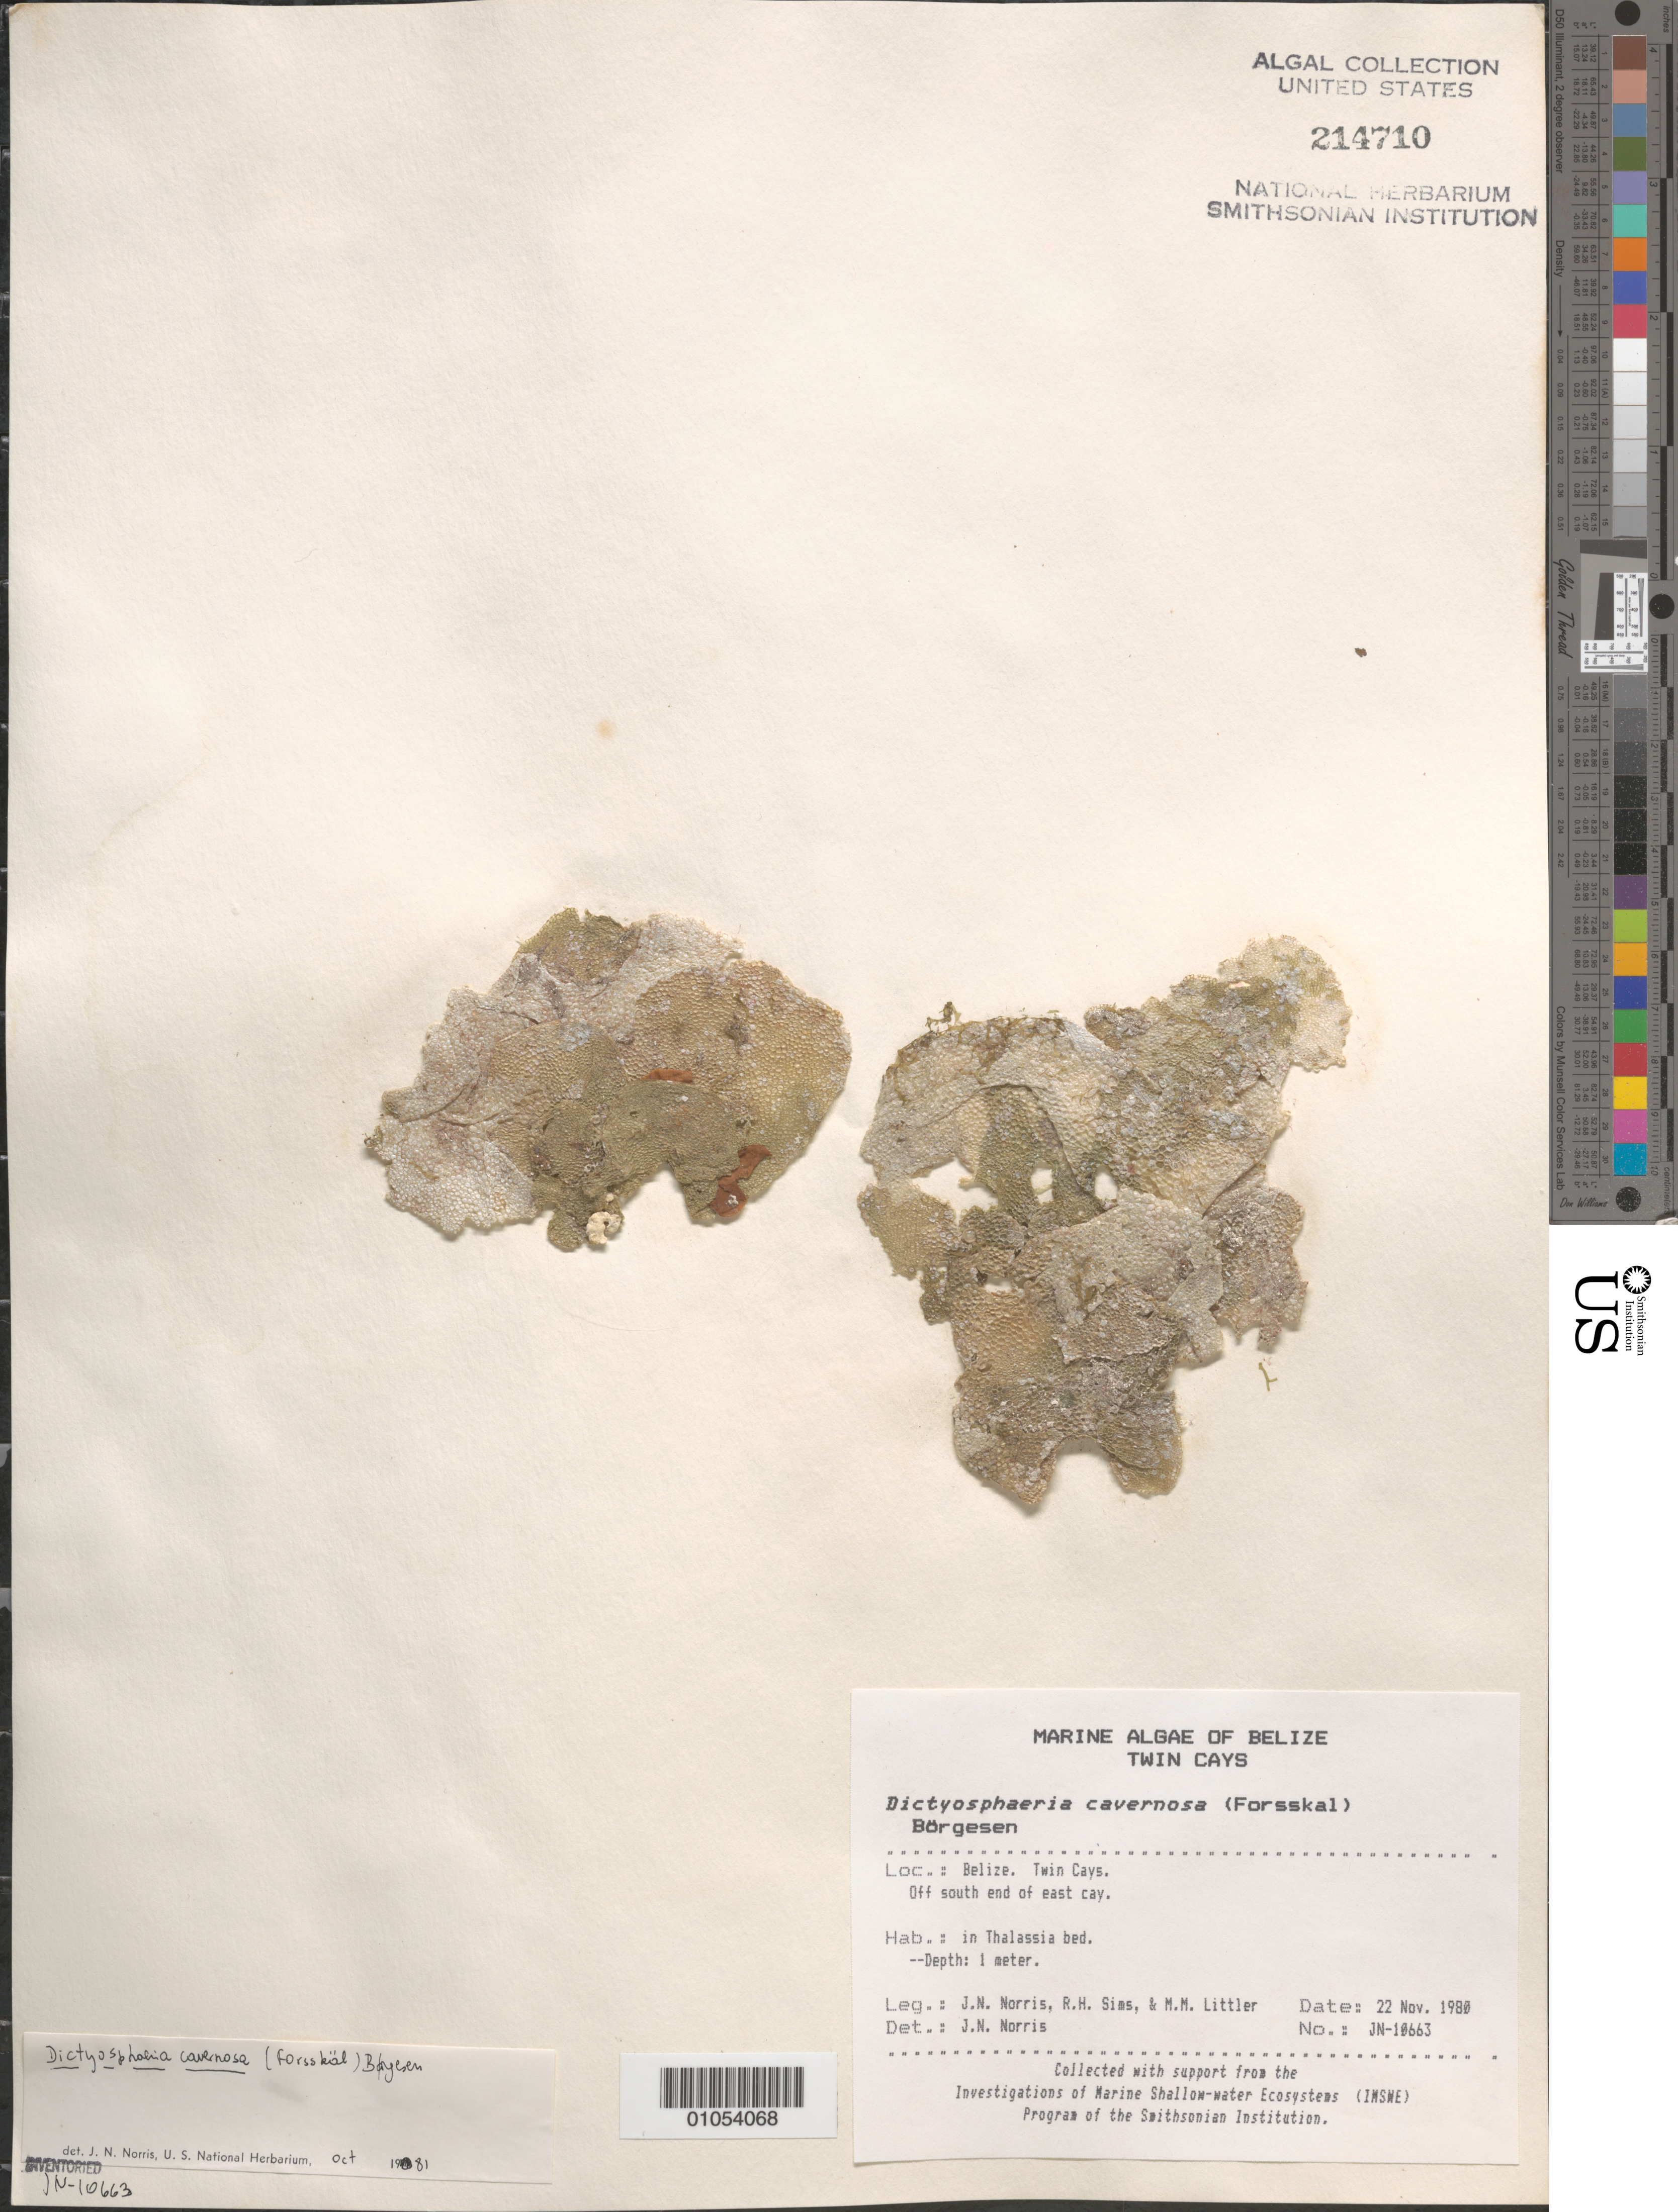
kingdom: Plantae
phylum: Chlorophyta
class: Ulvophyceae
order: Siphonocladales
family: Siphonocladaceae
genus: Dictyosphaeria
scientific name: Dictyosphaeria cavernosa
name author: (Forssk.) Børgesen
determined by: Norris, James N.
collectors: J. N. Norris, R. H. Sims & M. M. Littler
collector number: JN-10663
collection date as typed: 22 Nov 1980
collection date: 1980-11-22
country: Belize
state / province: Stann Creek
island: East Cay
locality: Off south end of east cay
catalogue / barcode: US 214710